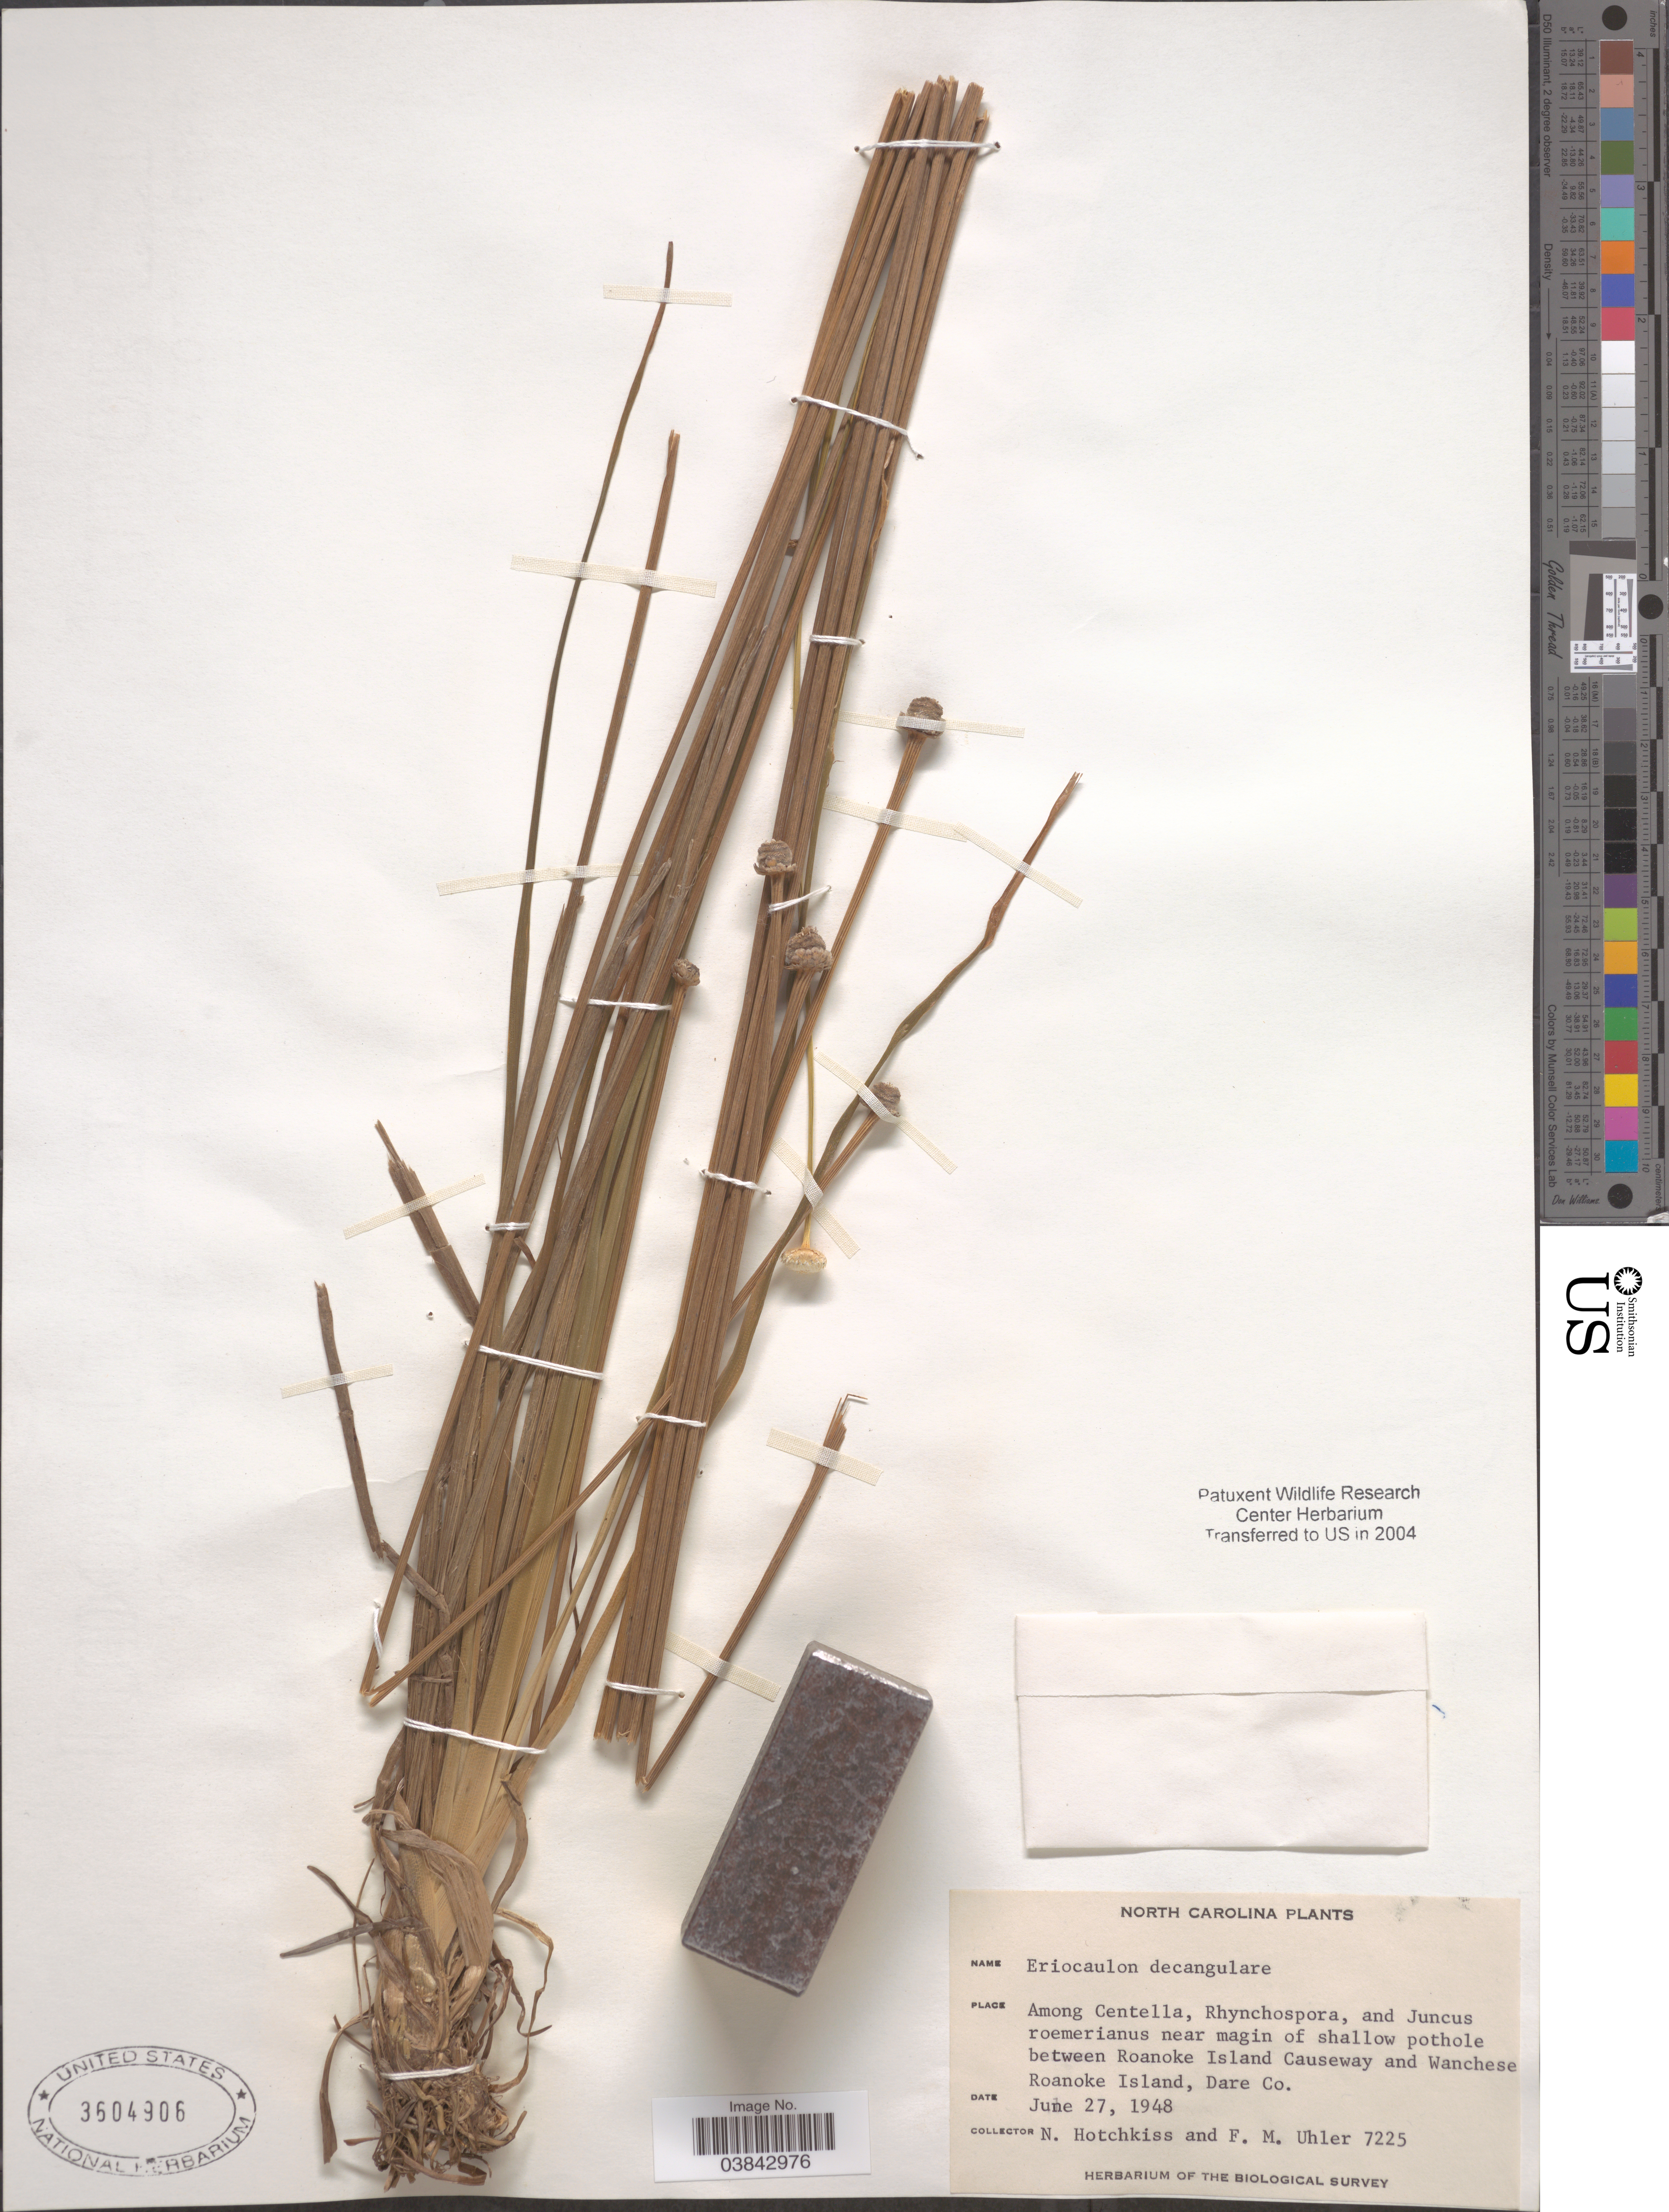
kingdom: Plantae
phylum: Tracheophyta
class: Liliopsida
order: Poales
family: Eriocaulaceae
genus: Eriocaulon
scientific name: Eriocaulon decangulare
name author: L.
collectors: N. Hotchkiss & F. M. Uhler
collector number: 7225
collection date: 1948-06-27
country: United States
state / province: North Carolina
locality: Between Roanoke Island Causeway and Wanchese Roanoke Island, Dare Co.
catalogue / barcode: US 3604906